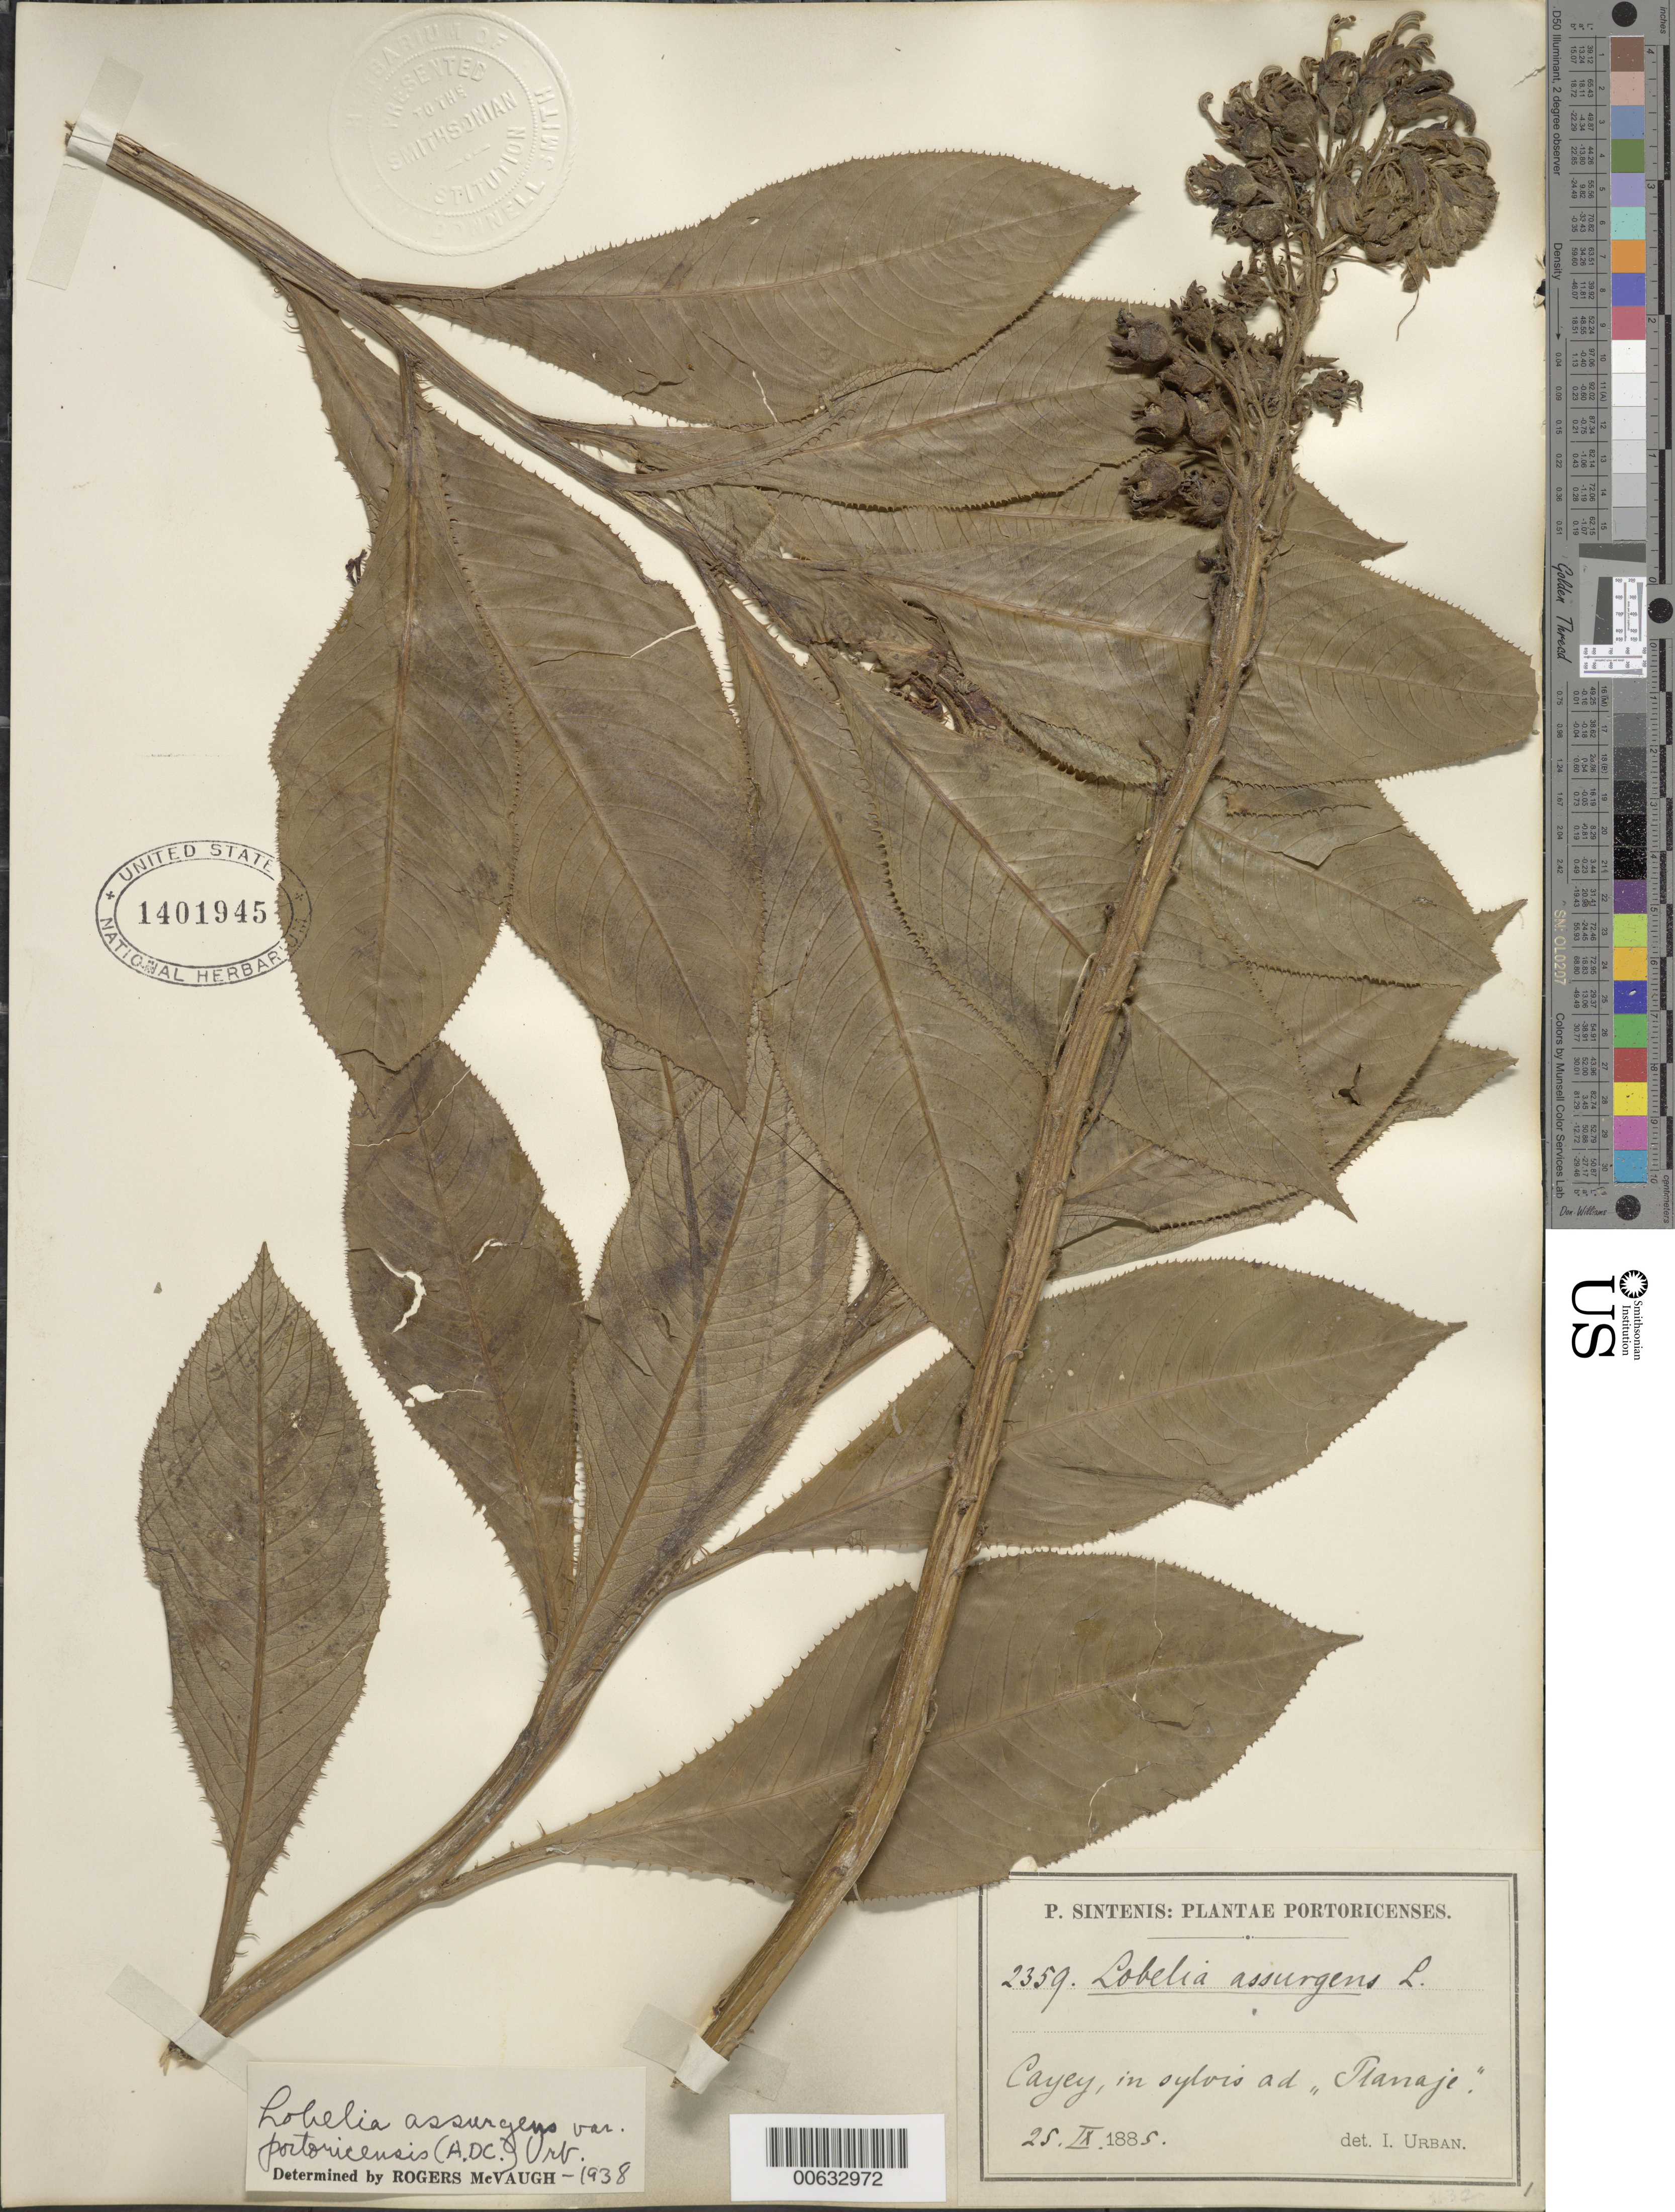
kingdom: Plantae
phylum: Tracheophyta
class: Magnoliopsida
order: Asterales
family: Campanulaceae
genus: Lobelia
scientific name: Lobelia assurgens var. portoricensis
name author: (DC.) Urb.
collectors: P. Sintenis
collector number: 2359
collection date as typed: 25 Sep 1885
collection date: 1885-09-25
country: Puerto Rico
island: Greater Antilles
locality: Cayey, in sylvis ad Planaje.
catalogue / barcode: US 1401945